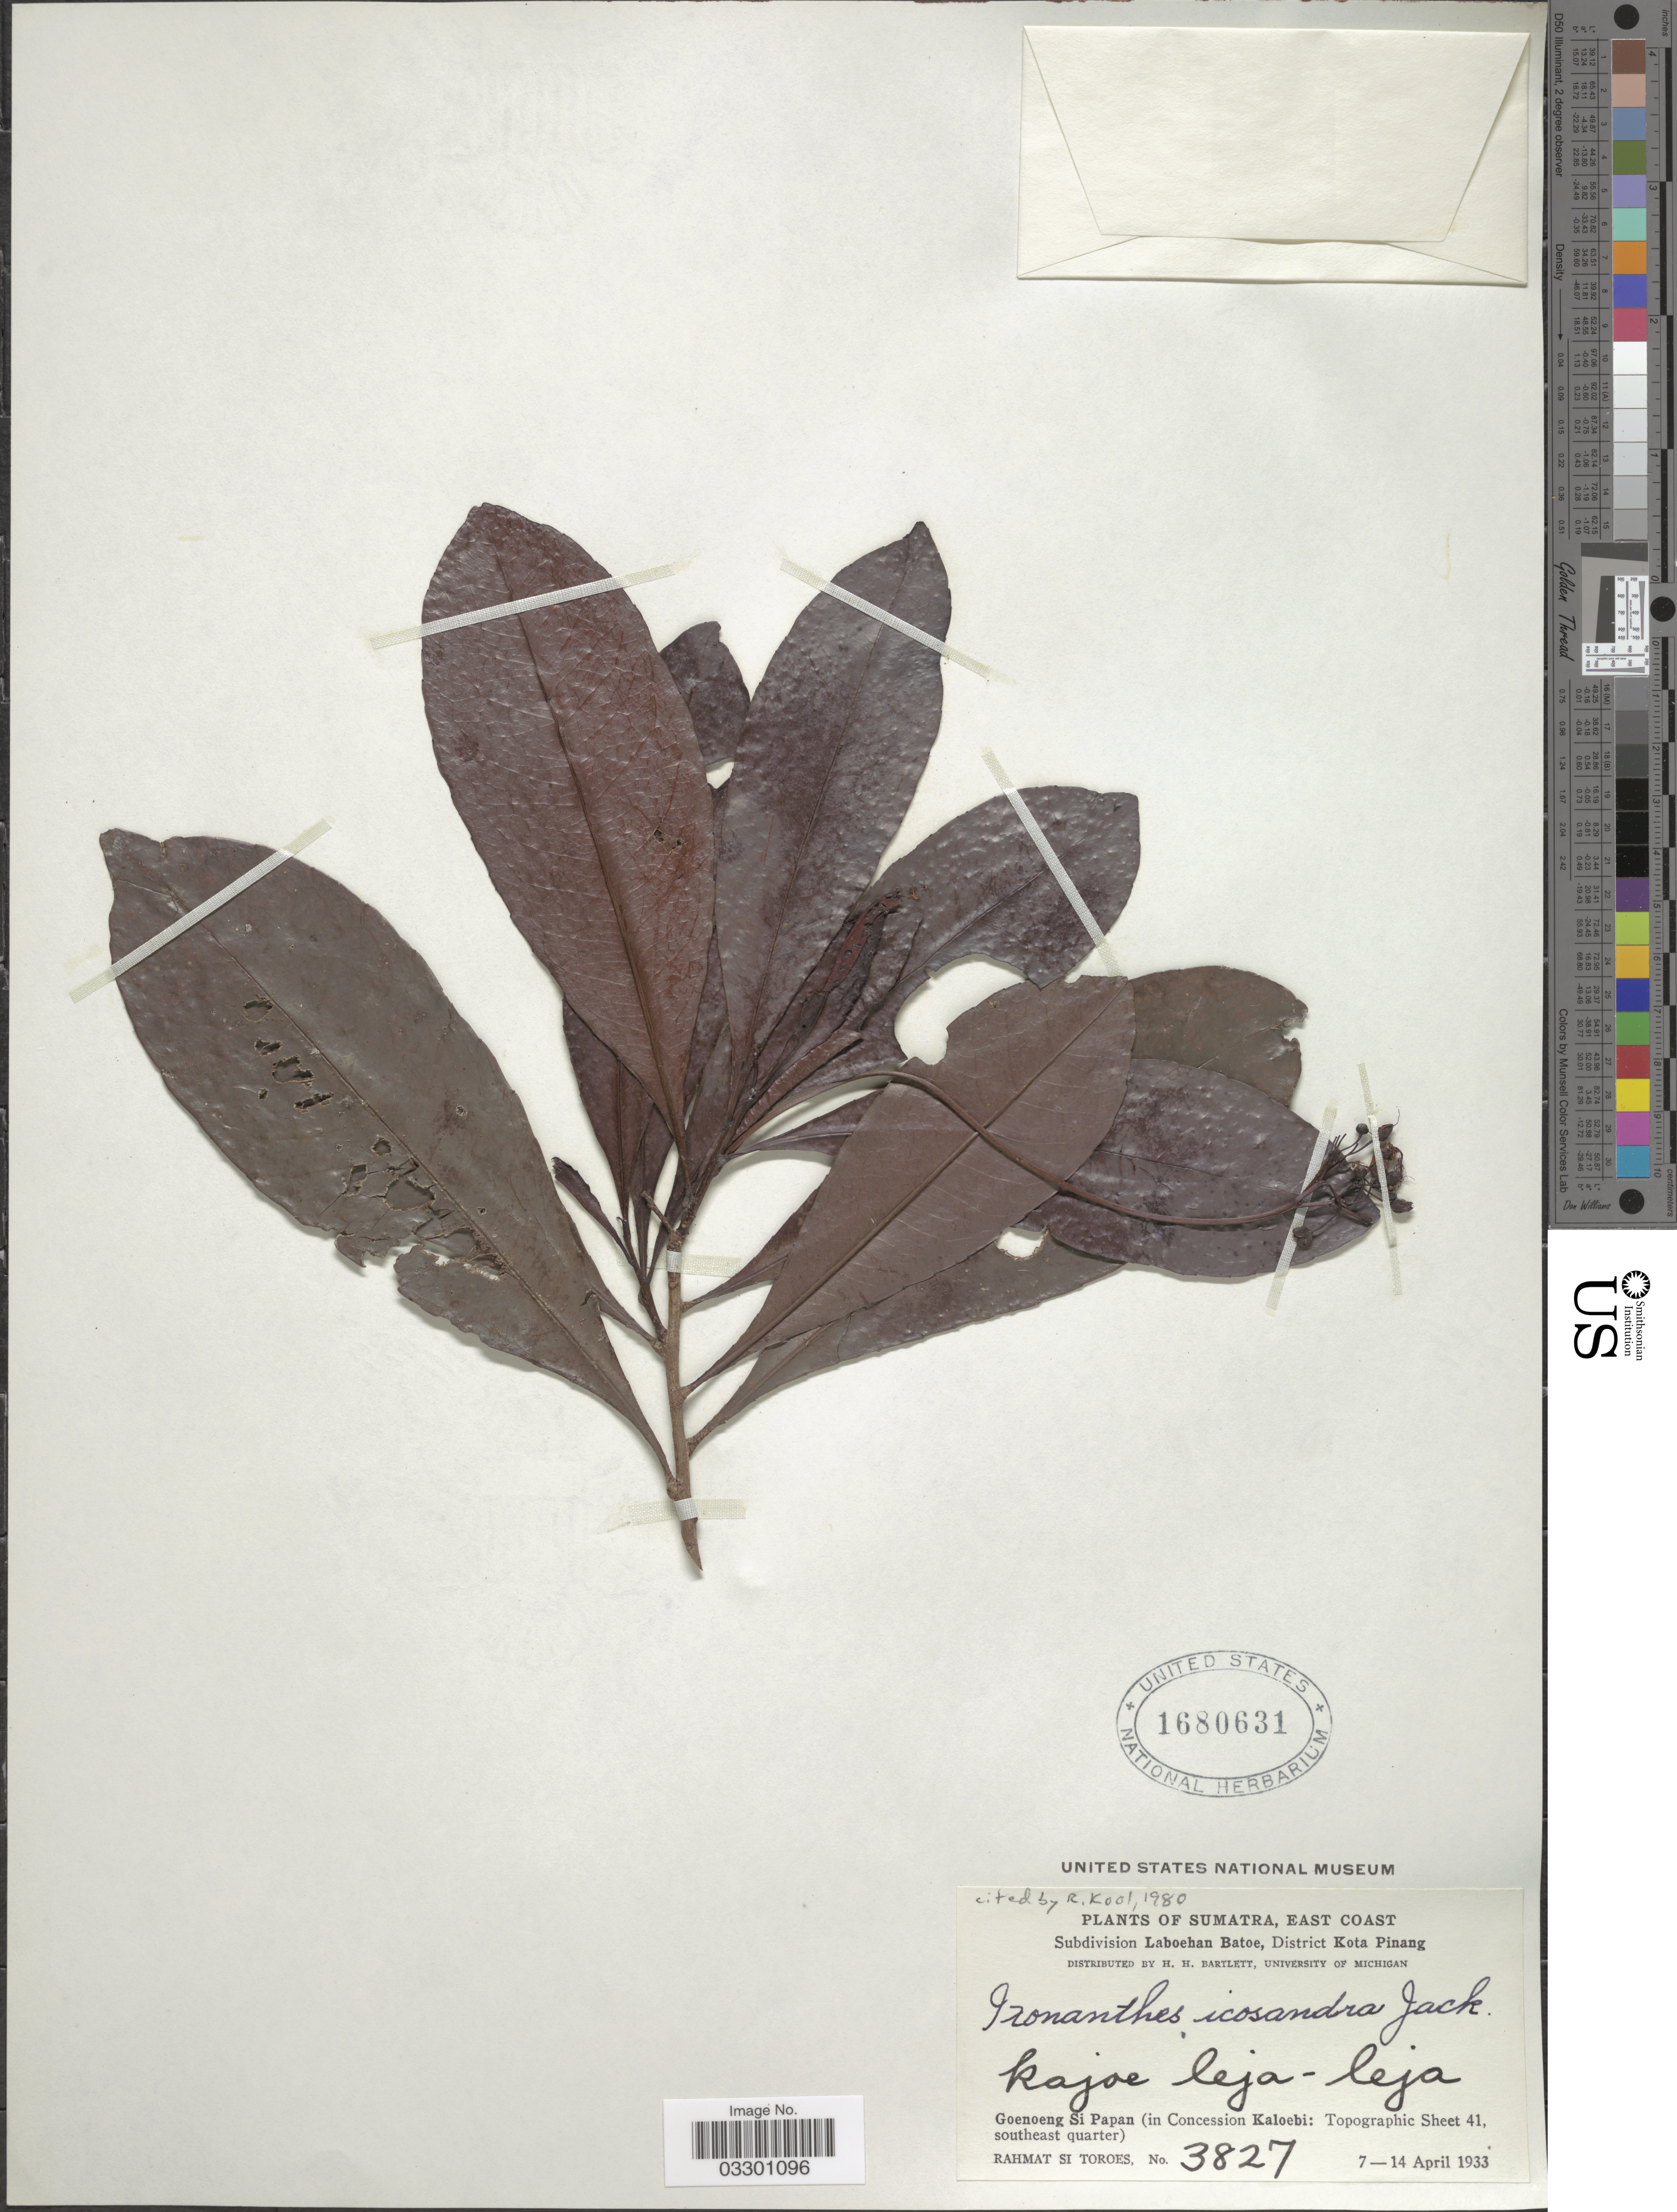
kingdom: Plantae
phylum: Tracheophyta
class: Magnoliopsida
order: Malpighiales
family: Ixonanthaceae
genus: Ixonanthes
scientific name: Ixonanthes icosandra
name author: Jack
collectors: Rahmat Si Boeea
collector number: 3827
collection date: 1933-04-07/1933-07-14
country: Indonesia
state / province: Sumatra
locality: East Coast. Subdivision Laboehan Batoe, District Kota Pinang. Goenoeng Si Papan (in Concession Kaloebi: Topographic Sheet 41, southeast quarter).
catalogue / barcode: US 1680631